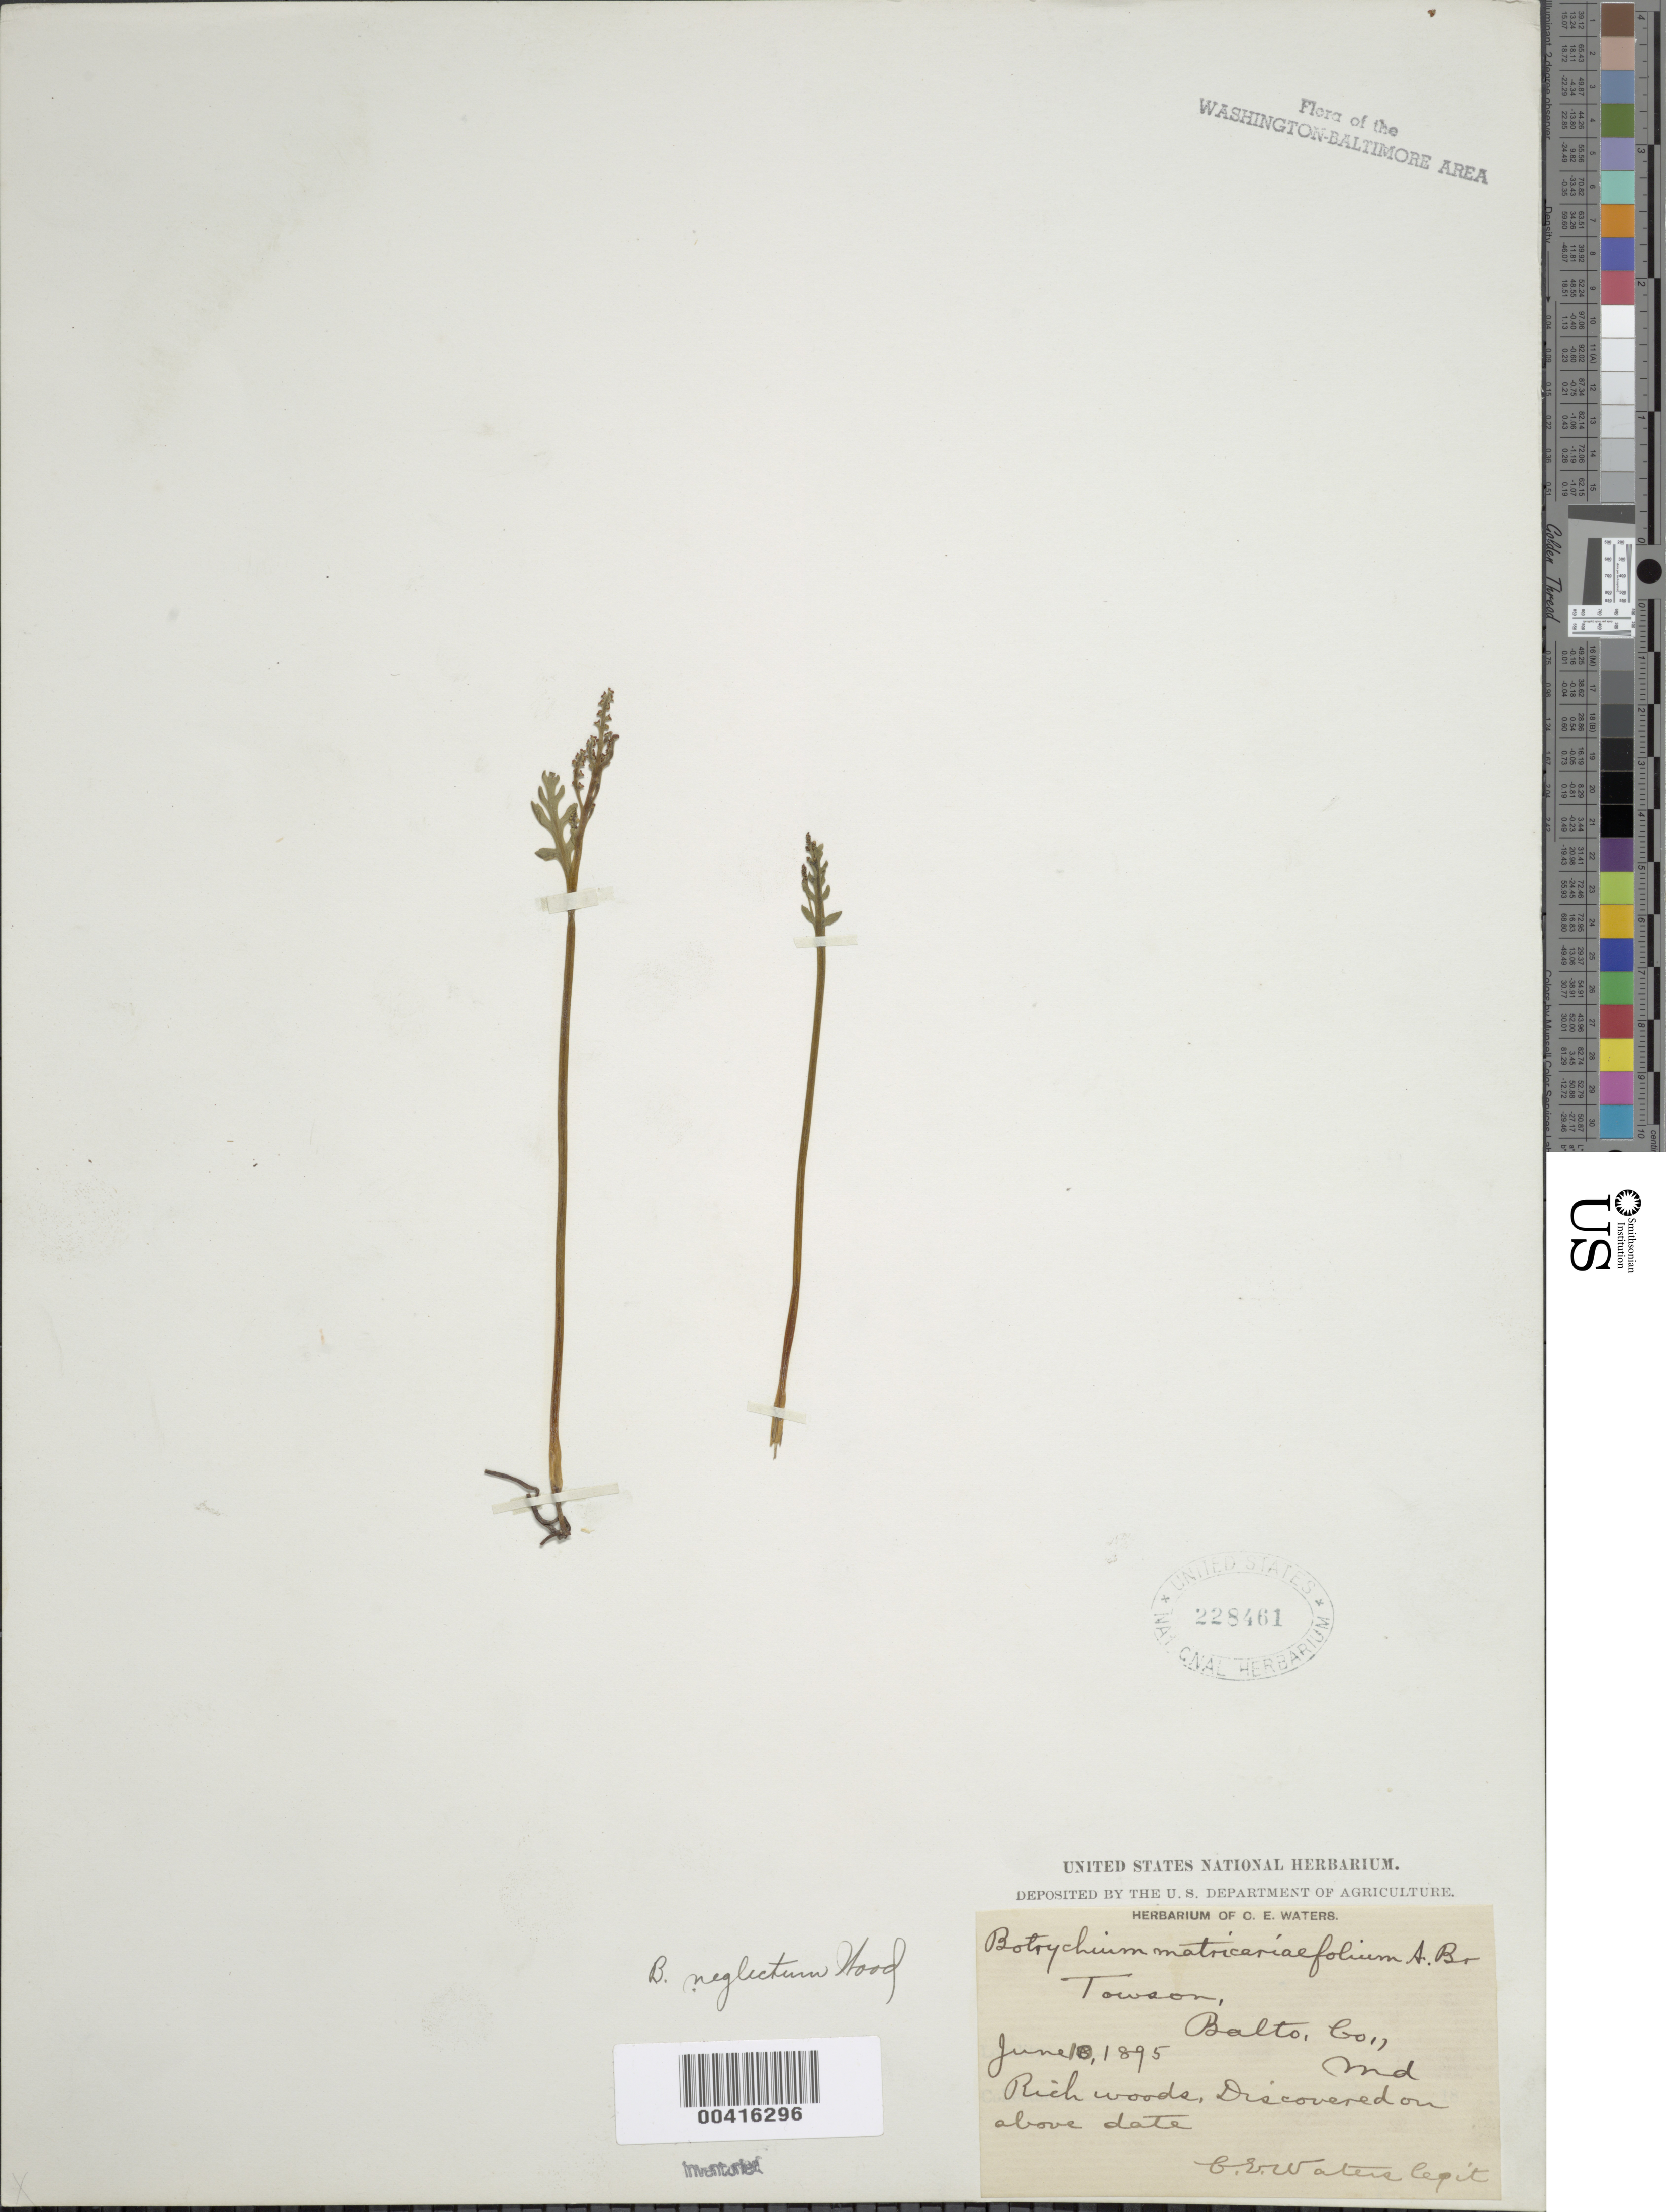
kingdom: Plantae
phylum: Tracheophyta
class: Polypodiopsida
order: Ophioglossales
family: Ophioglossaceae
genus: Botrychium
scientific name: Botrychium matricariifolium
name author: (A. Braun ex Dowell) A. Braun ex Koch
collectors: C. Waters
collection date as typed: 10 Jun 1895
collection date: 1895-06-10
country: United States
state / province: Maryland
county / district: Baltimore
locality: Towson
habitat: Rich woods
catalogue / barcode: US 228461